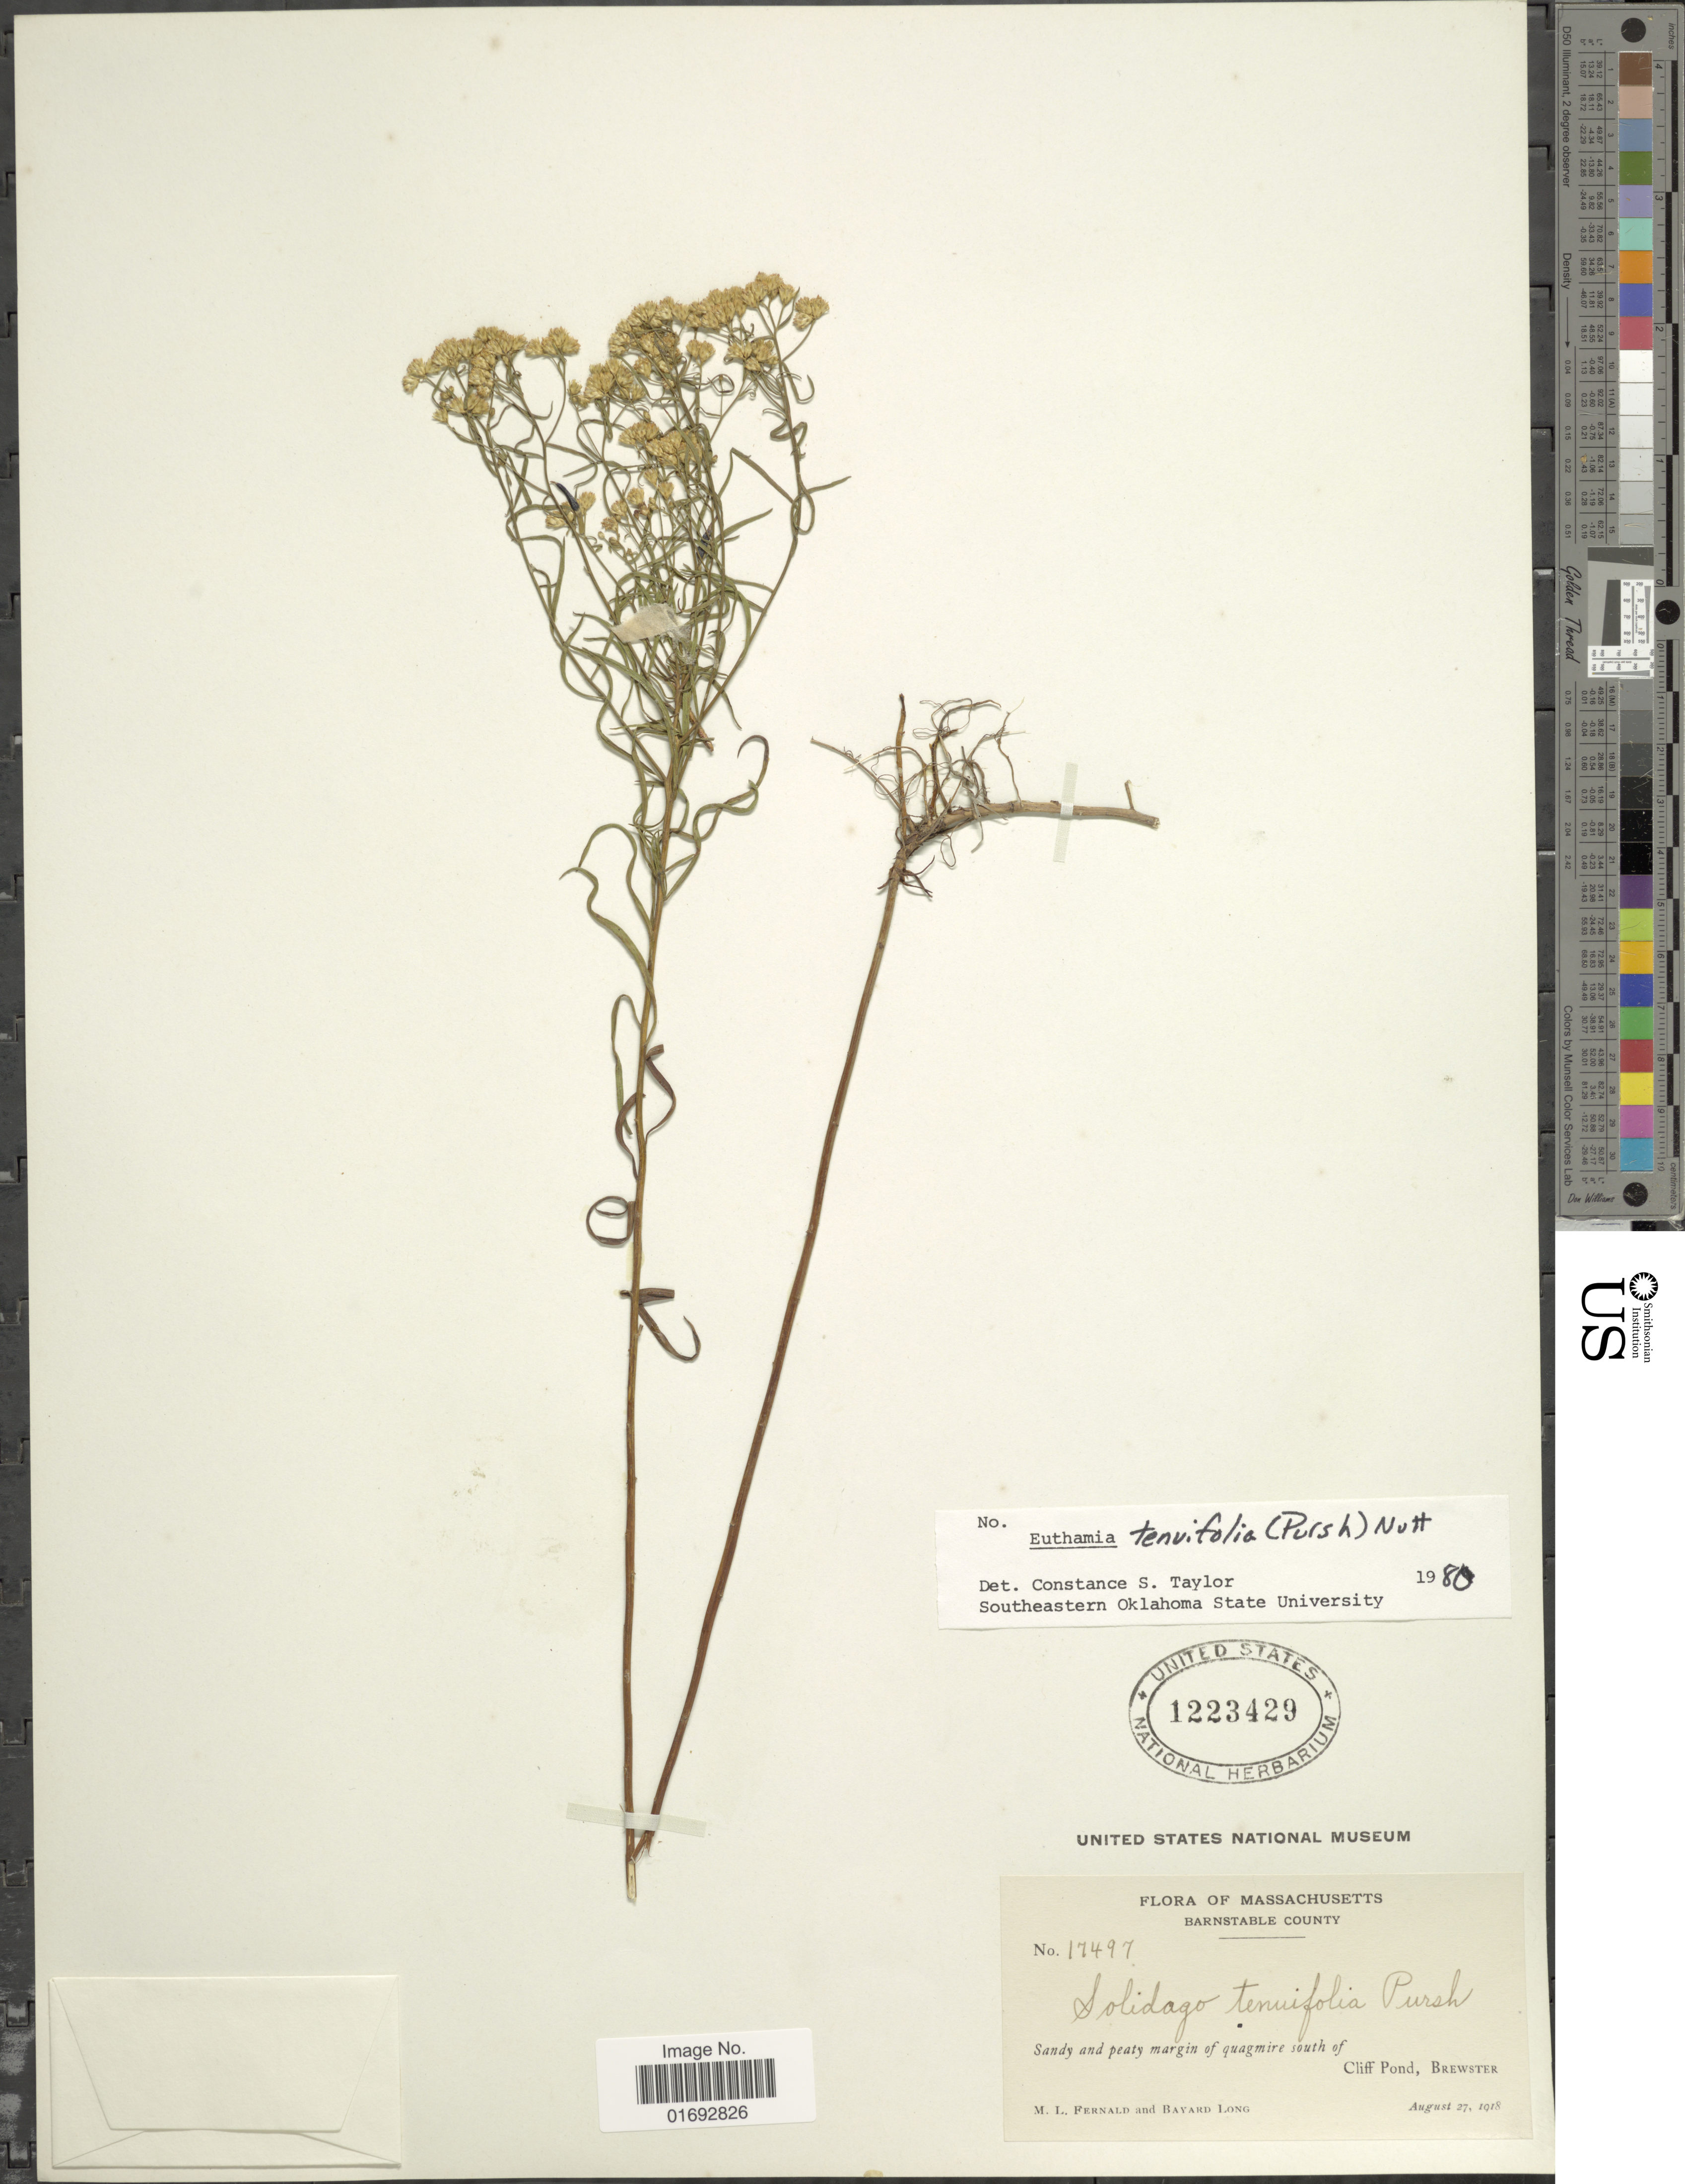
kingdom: Plantae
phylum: Tracheophyta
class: Magnoliopsida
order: Asterales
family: Asteraceae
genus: Euthamia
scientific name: Euthamia tenuifolia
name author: (Pursh) Nutt.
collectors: M. L. Fernald & B. Long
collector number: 17497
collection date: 1918-08-27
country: United States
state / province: Massachusetts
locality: Barnstable County, south of Cliff Pond, Brewster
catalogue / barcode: US 1223429